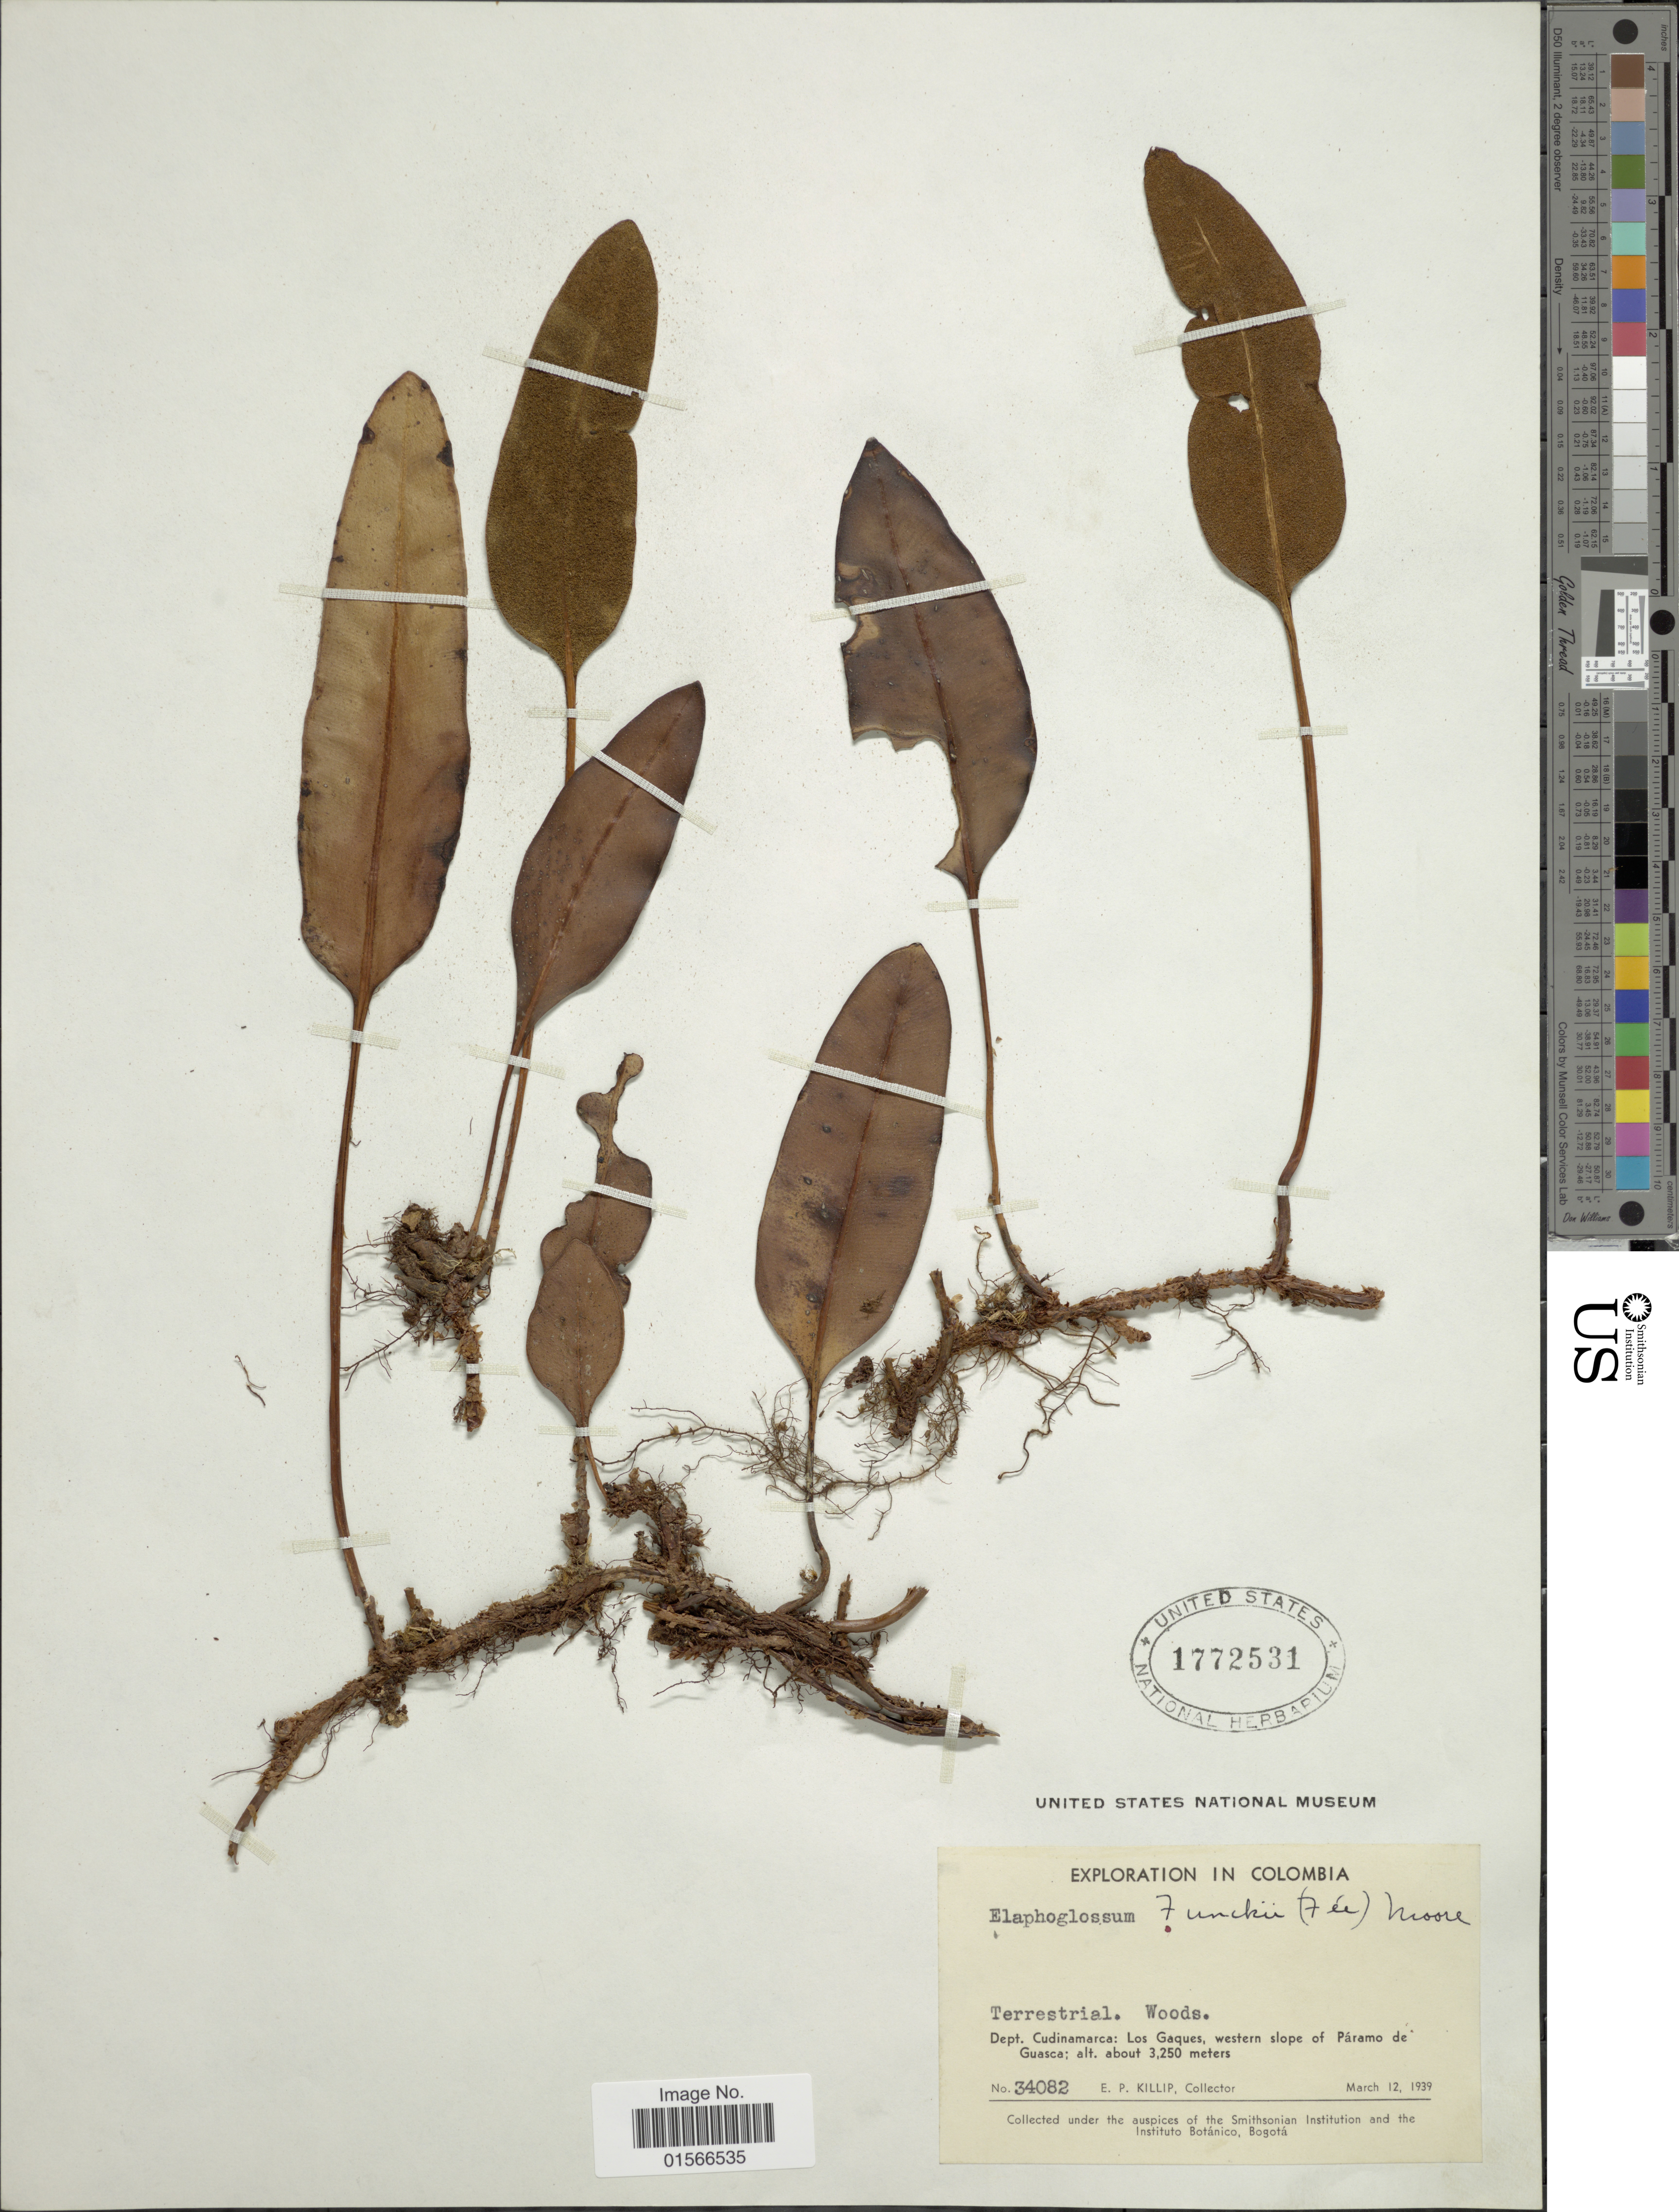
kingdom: Plantae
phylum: Tracheophyta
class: Polypodiopsida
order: Polypodiales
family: Dryopteridaceae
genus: Elaphoglossum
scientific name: Elaphoglossum funckii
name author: (Fée) T. Moore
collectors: E. P. Killip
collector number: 34082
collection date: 1939-03-12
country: Colombia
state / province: Cundinamarca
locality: Dept. Cudinamarca: Los Gaques, western slope of Páramo de Guasca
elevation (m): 3250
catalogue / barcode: US 1772531